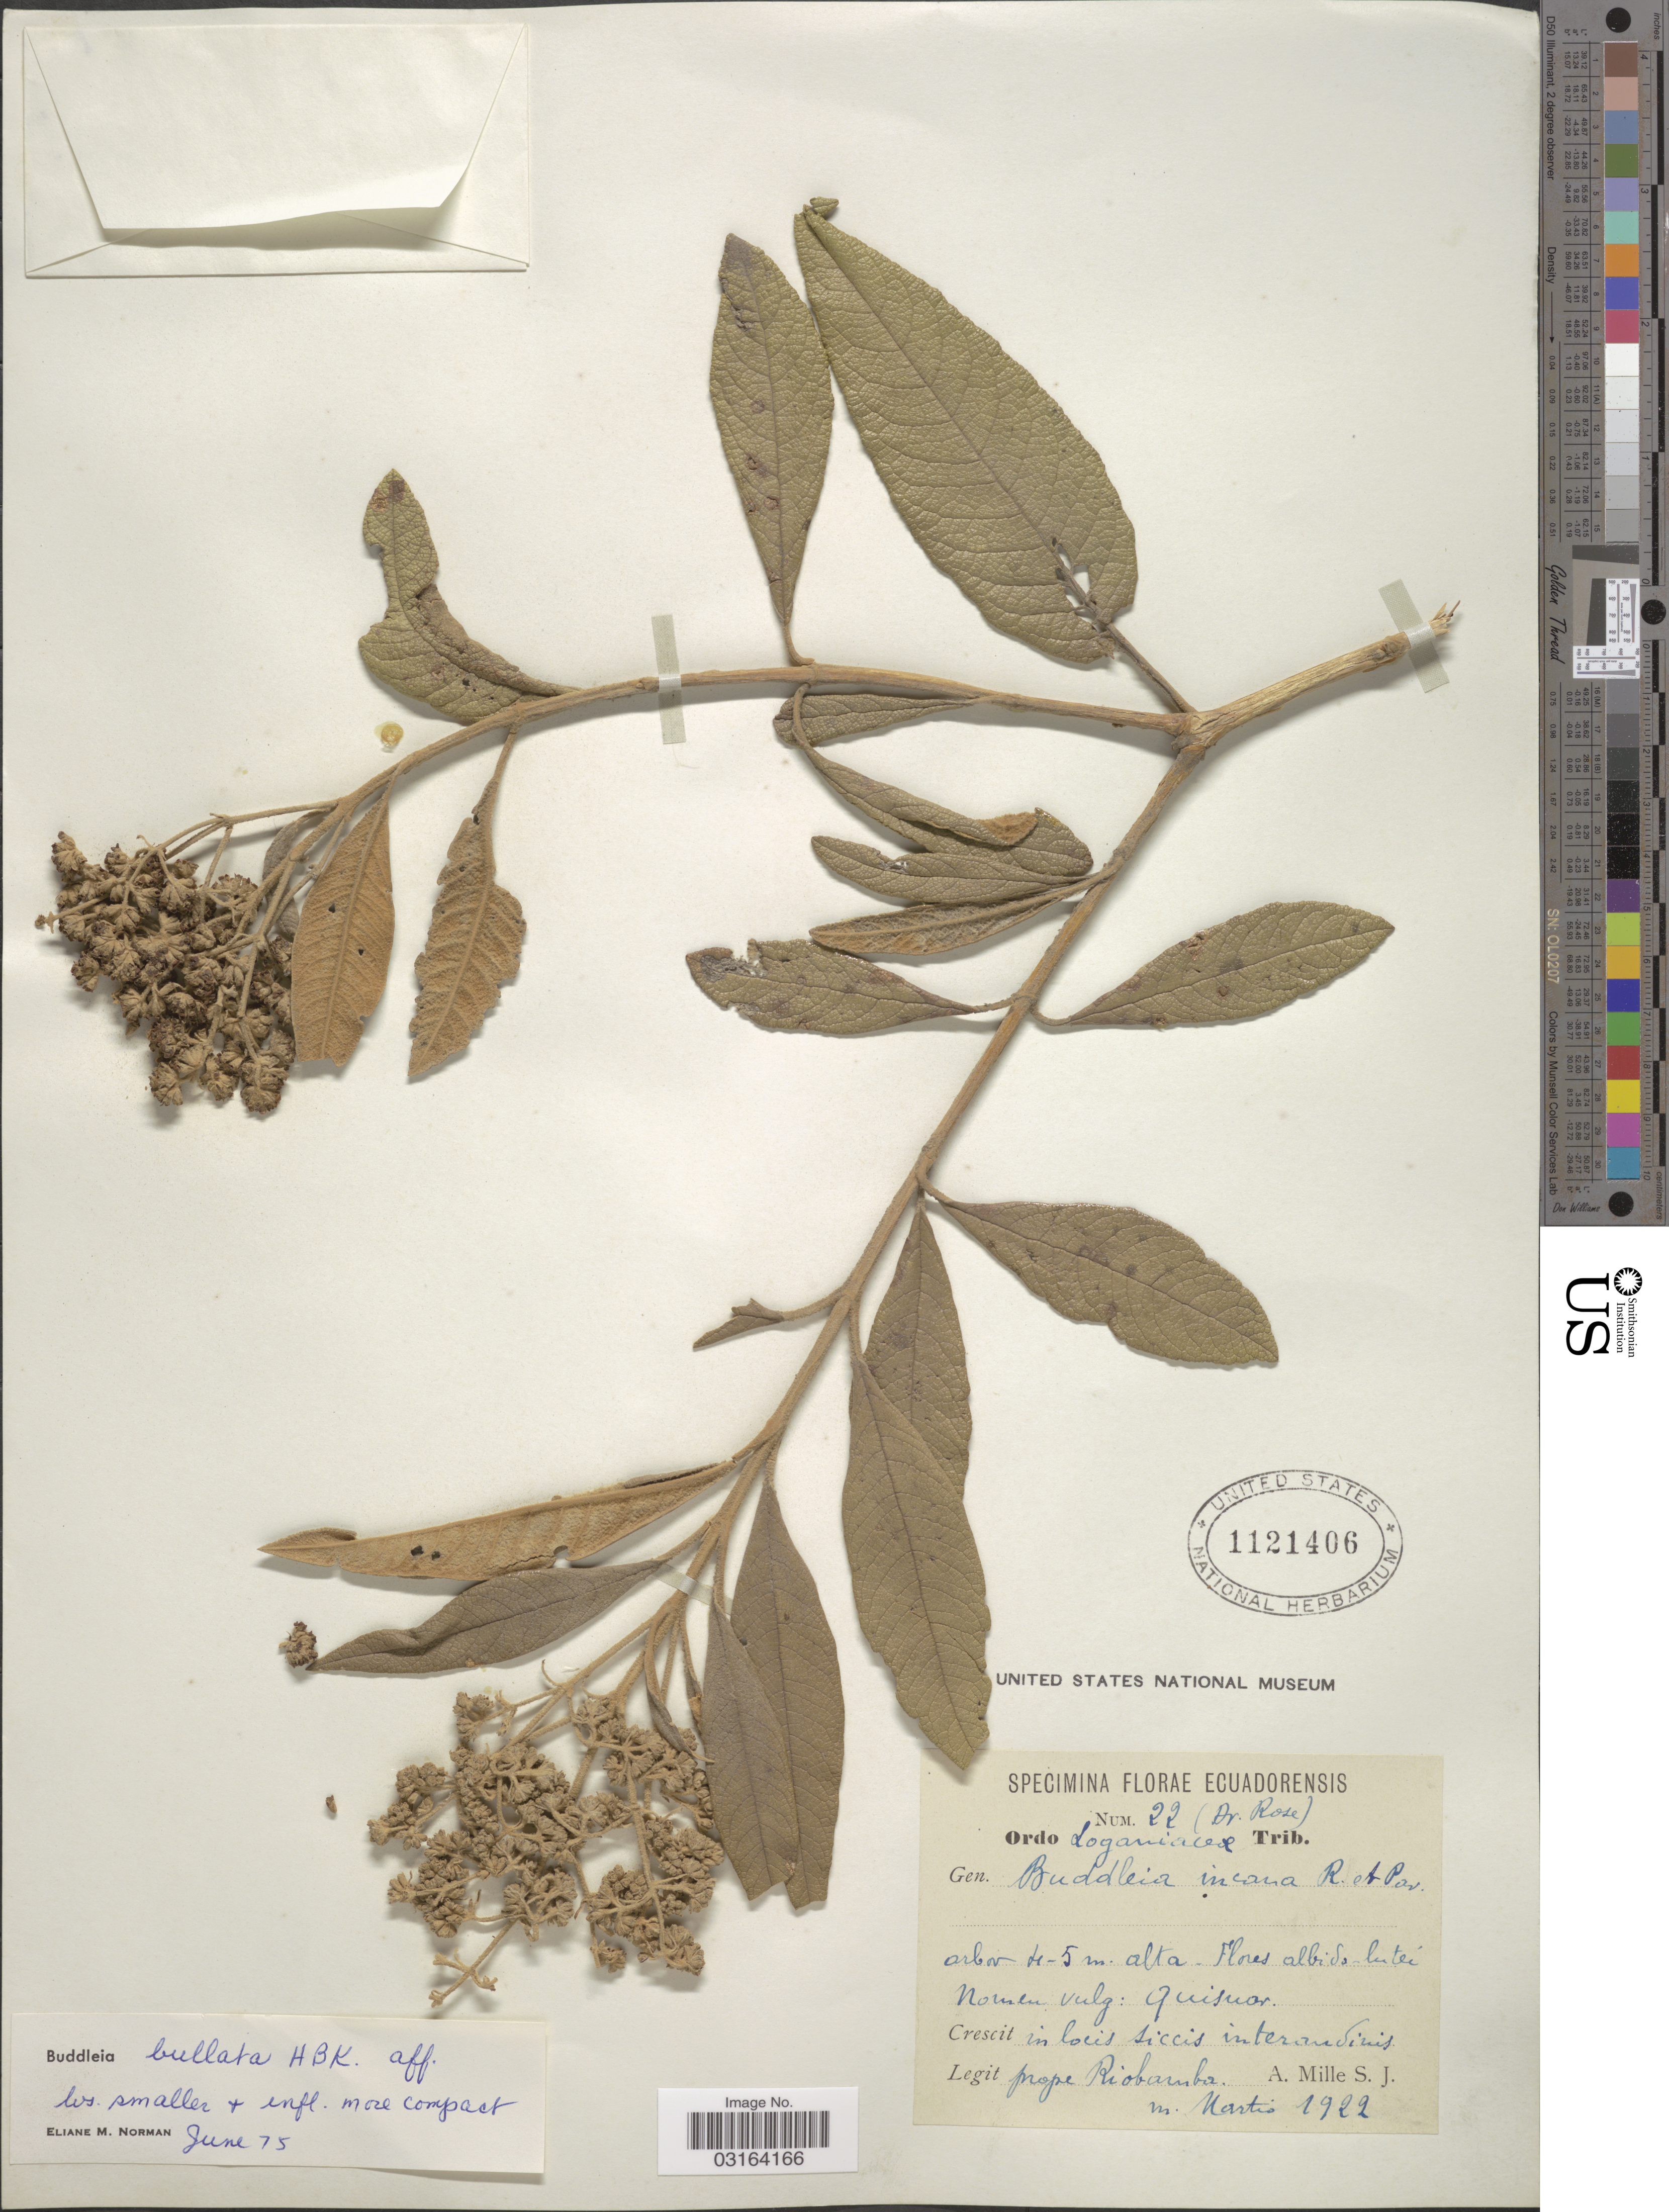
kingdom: Plantae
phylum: Tracheophyta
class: Magnoliopsida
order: Lamiales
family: Scrophulariaceae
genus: Buddleja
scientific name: Buddleja bullata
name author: Kunth in Humb. & et al.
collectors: A. Mille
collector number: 22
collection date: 1922-03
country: Ecuador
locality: Prope Riobamba.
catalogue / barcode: US 1121406